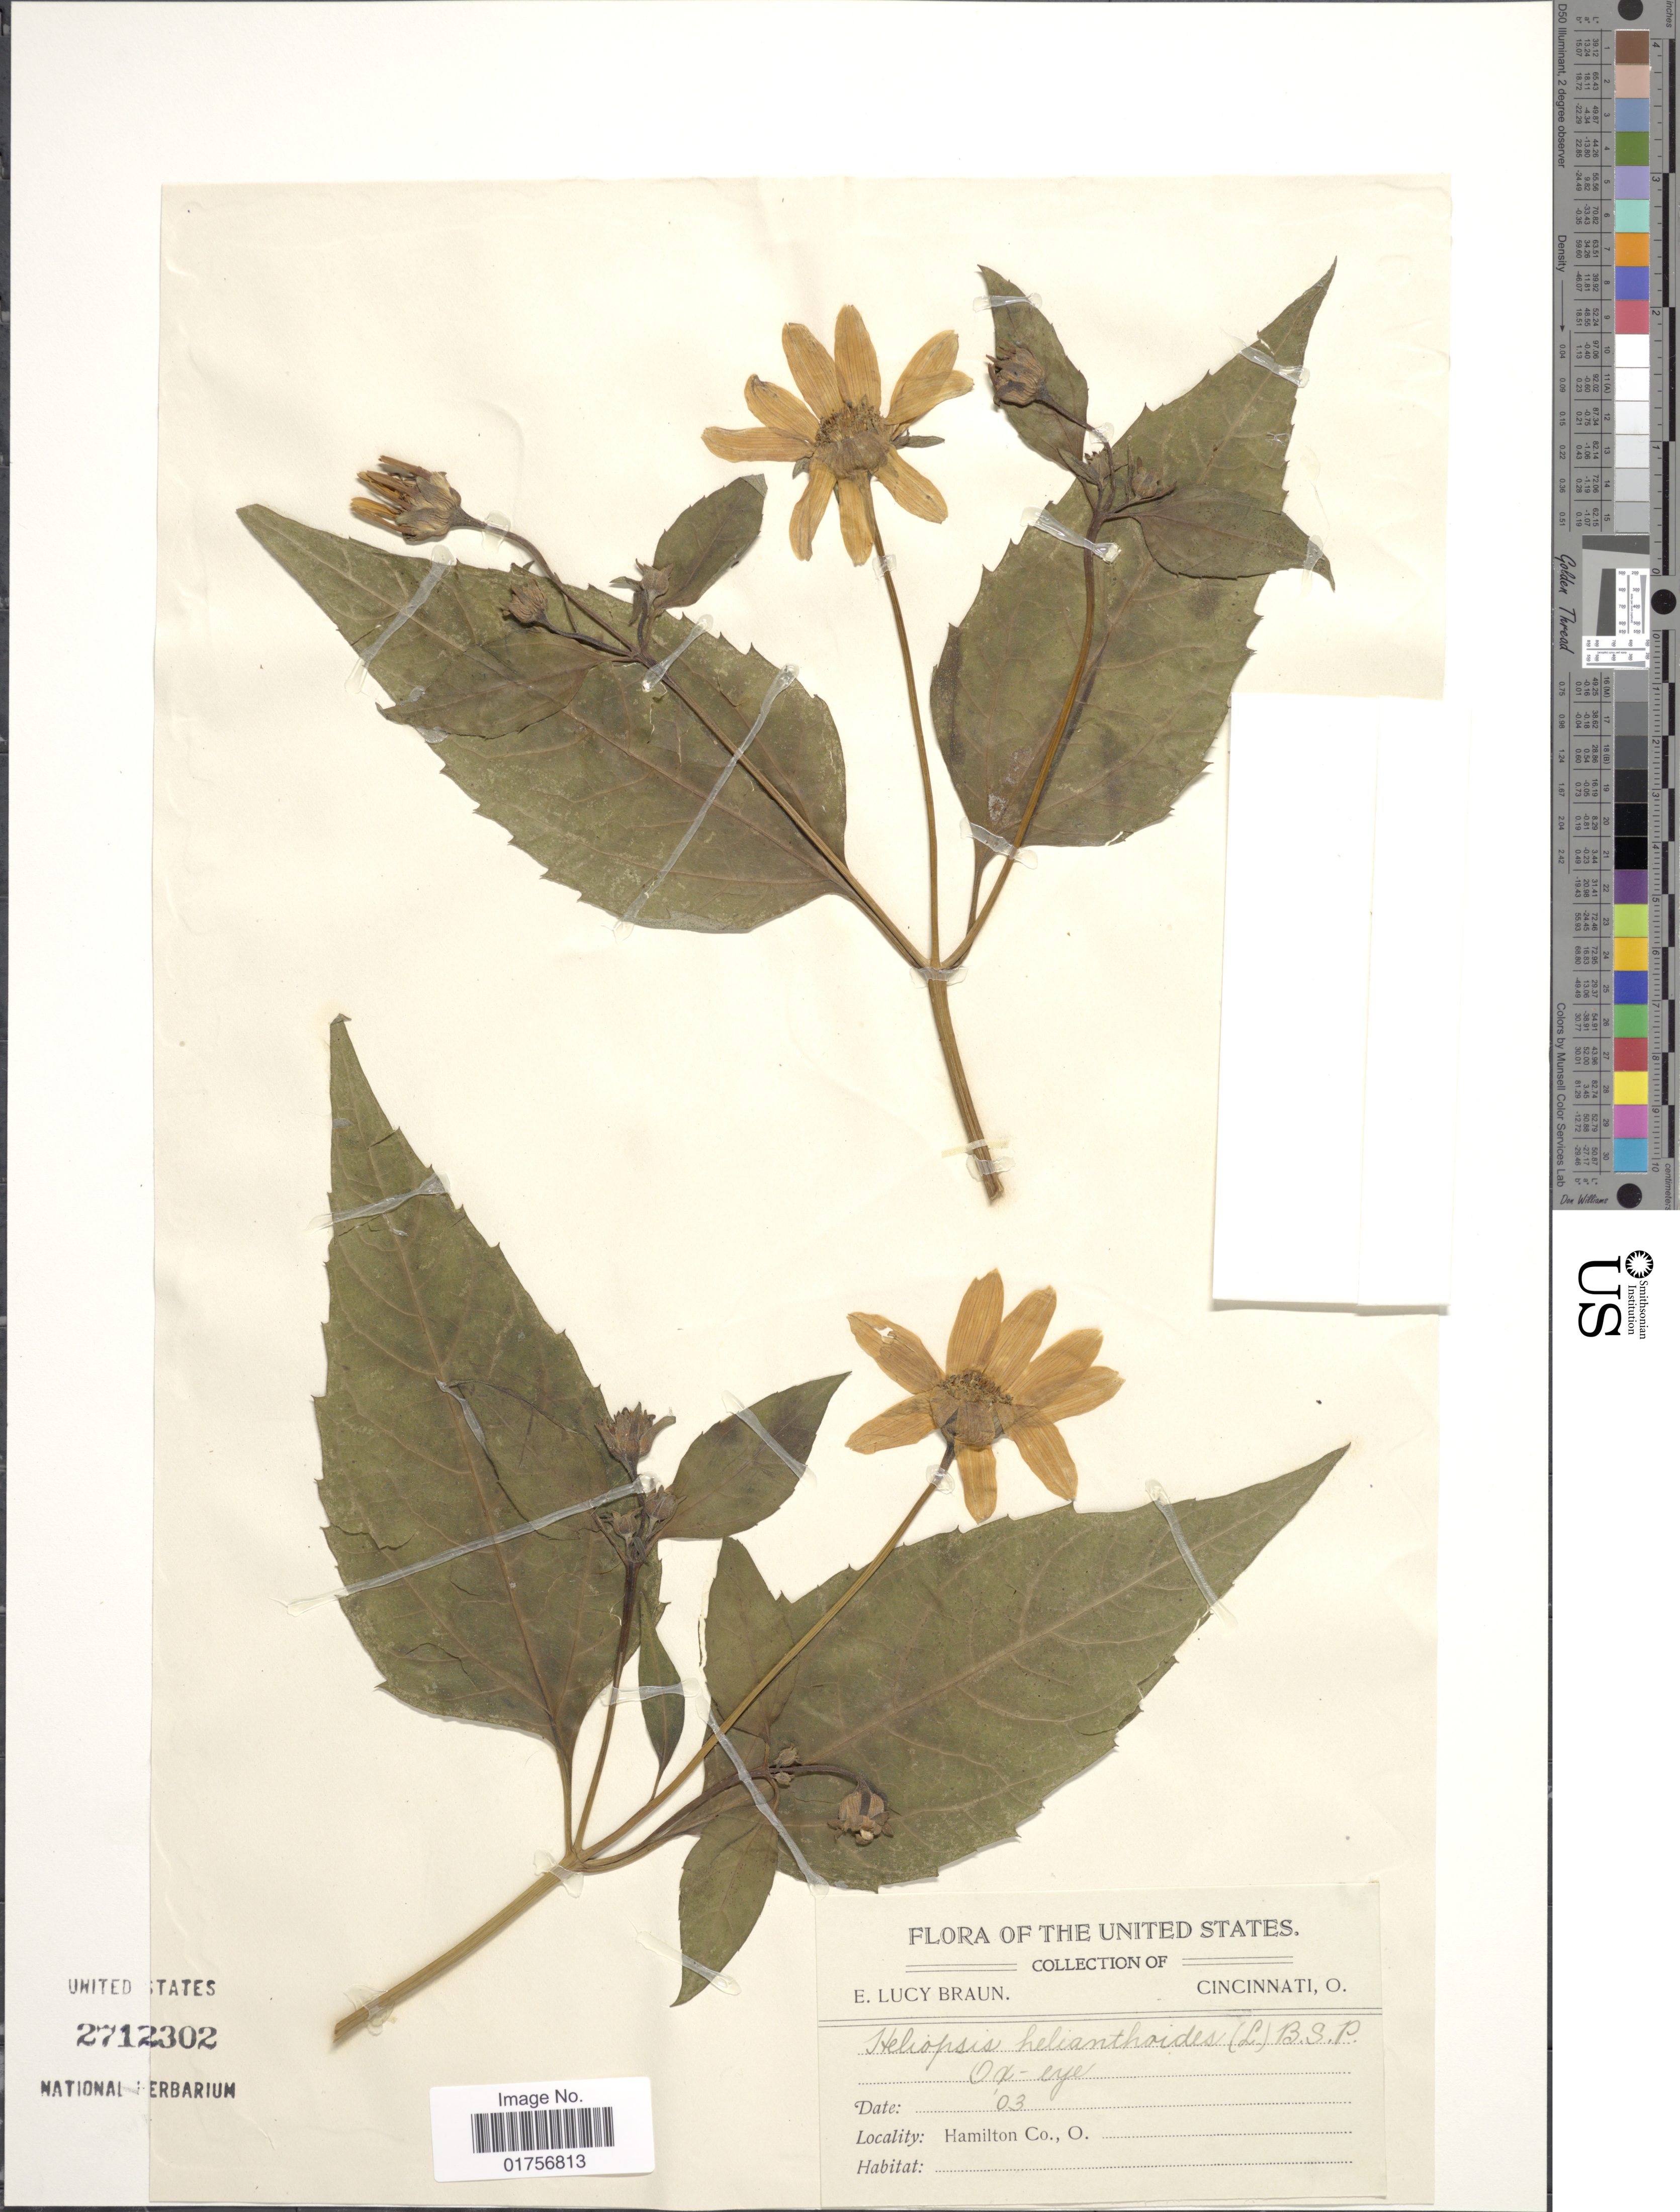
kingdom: Plantae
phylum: Tracheophyta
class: Magnoliopsida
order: Asterales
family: Asteraceae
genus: Heliopsis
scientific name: Heliopsis helianthoides subsp. helianthoides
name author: (L.) Sweet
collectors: E. L. Braun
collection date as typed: Transcribed d/m/y: //03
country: United States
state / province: Ohio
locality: Hamilton Co.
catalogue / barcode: US 2712302